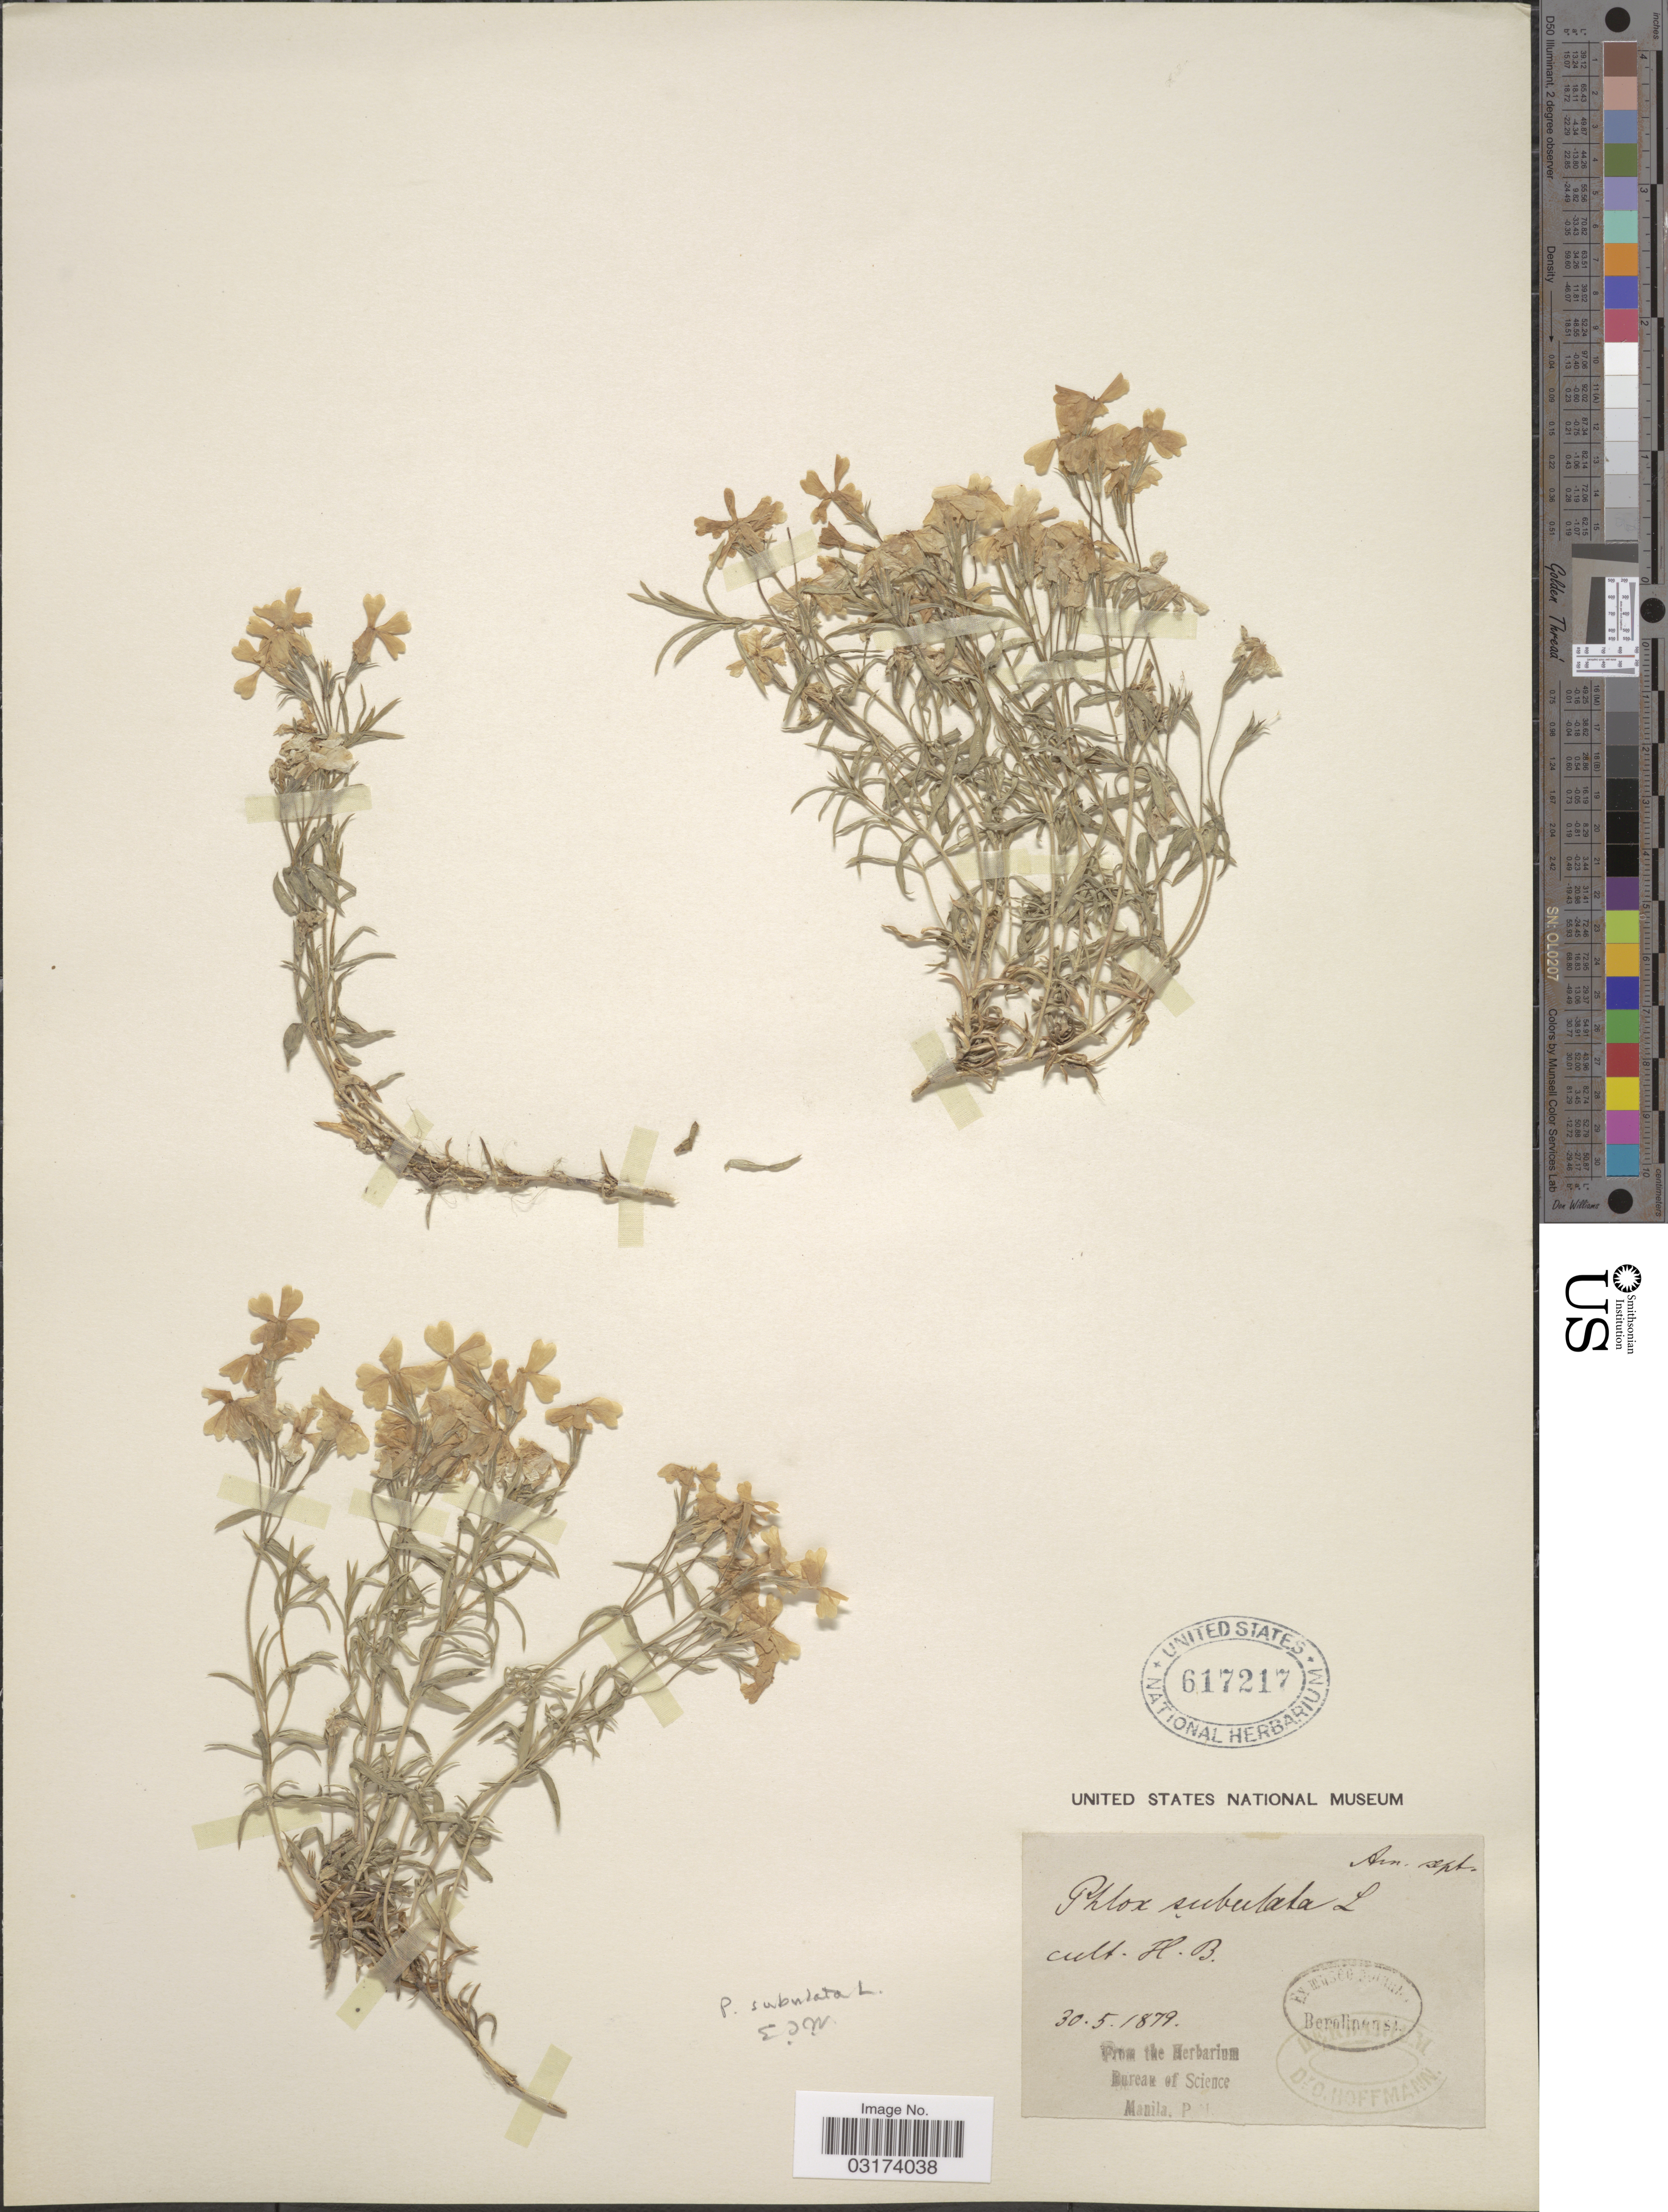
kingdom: Plantae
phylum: Tracheophyta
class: Magnoliopsida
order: Ericales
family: Polemoniaceae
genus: Phlox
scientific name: Phlox subulata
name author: L.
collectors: ex herb. Bureau of Science Manila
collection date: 1879-05-30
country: United States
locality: Cult H.B.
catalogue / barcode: US 617217